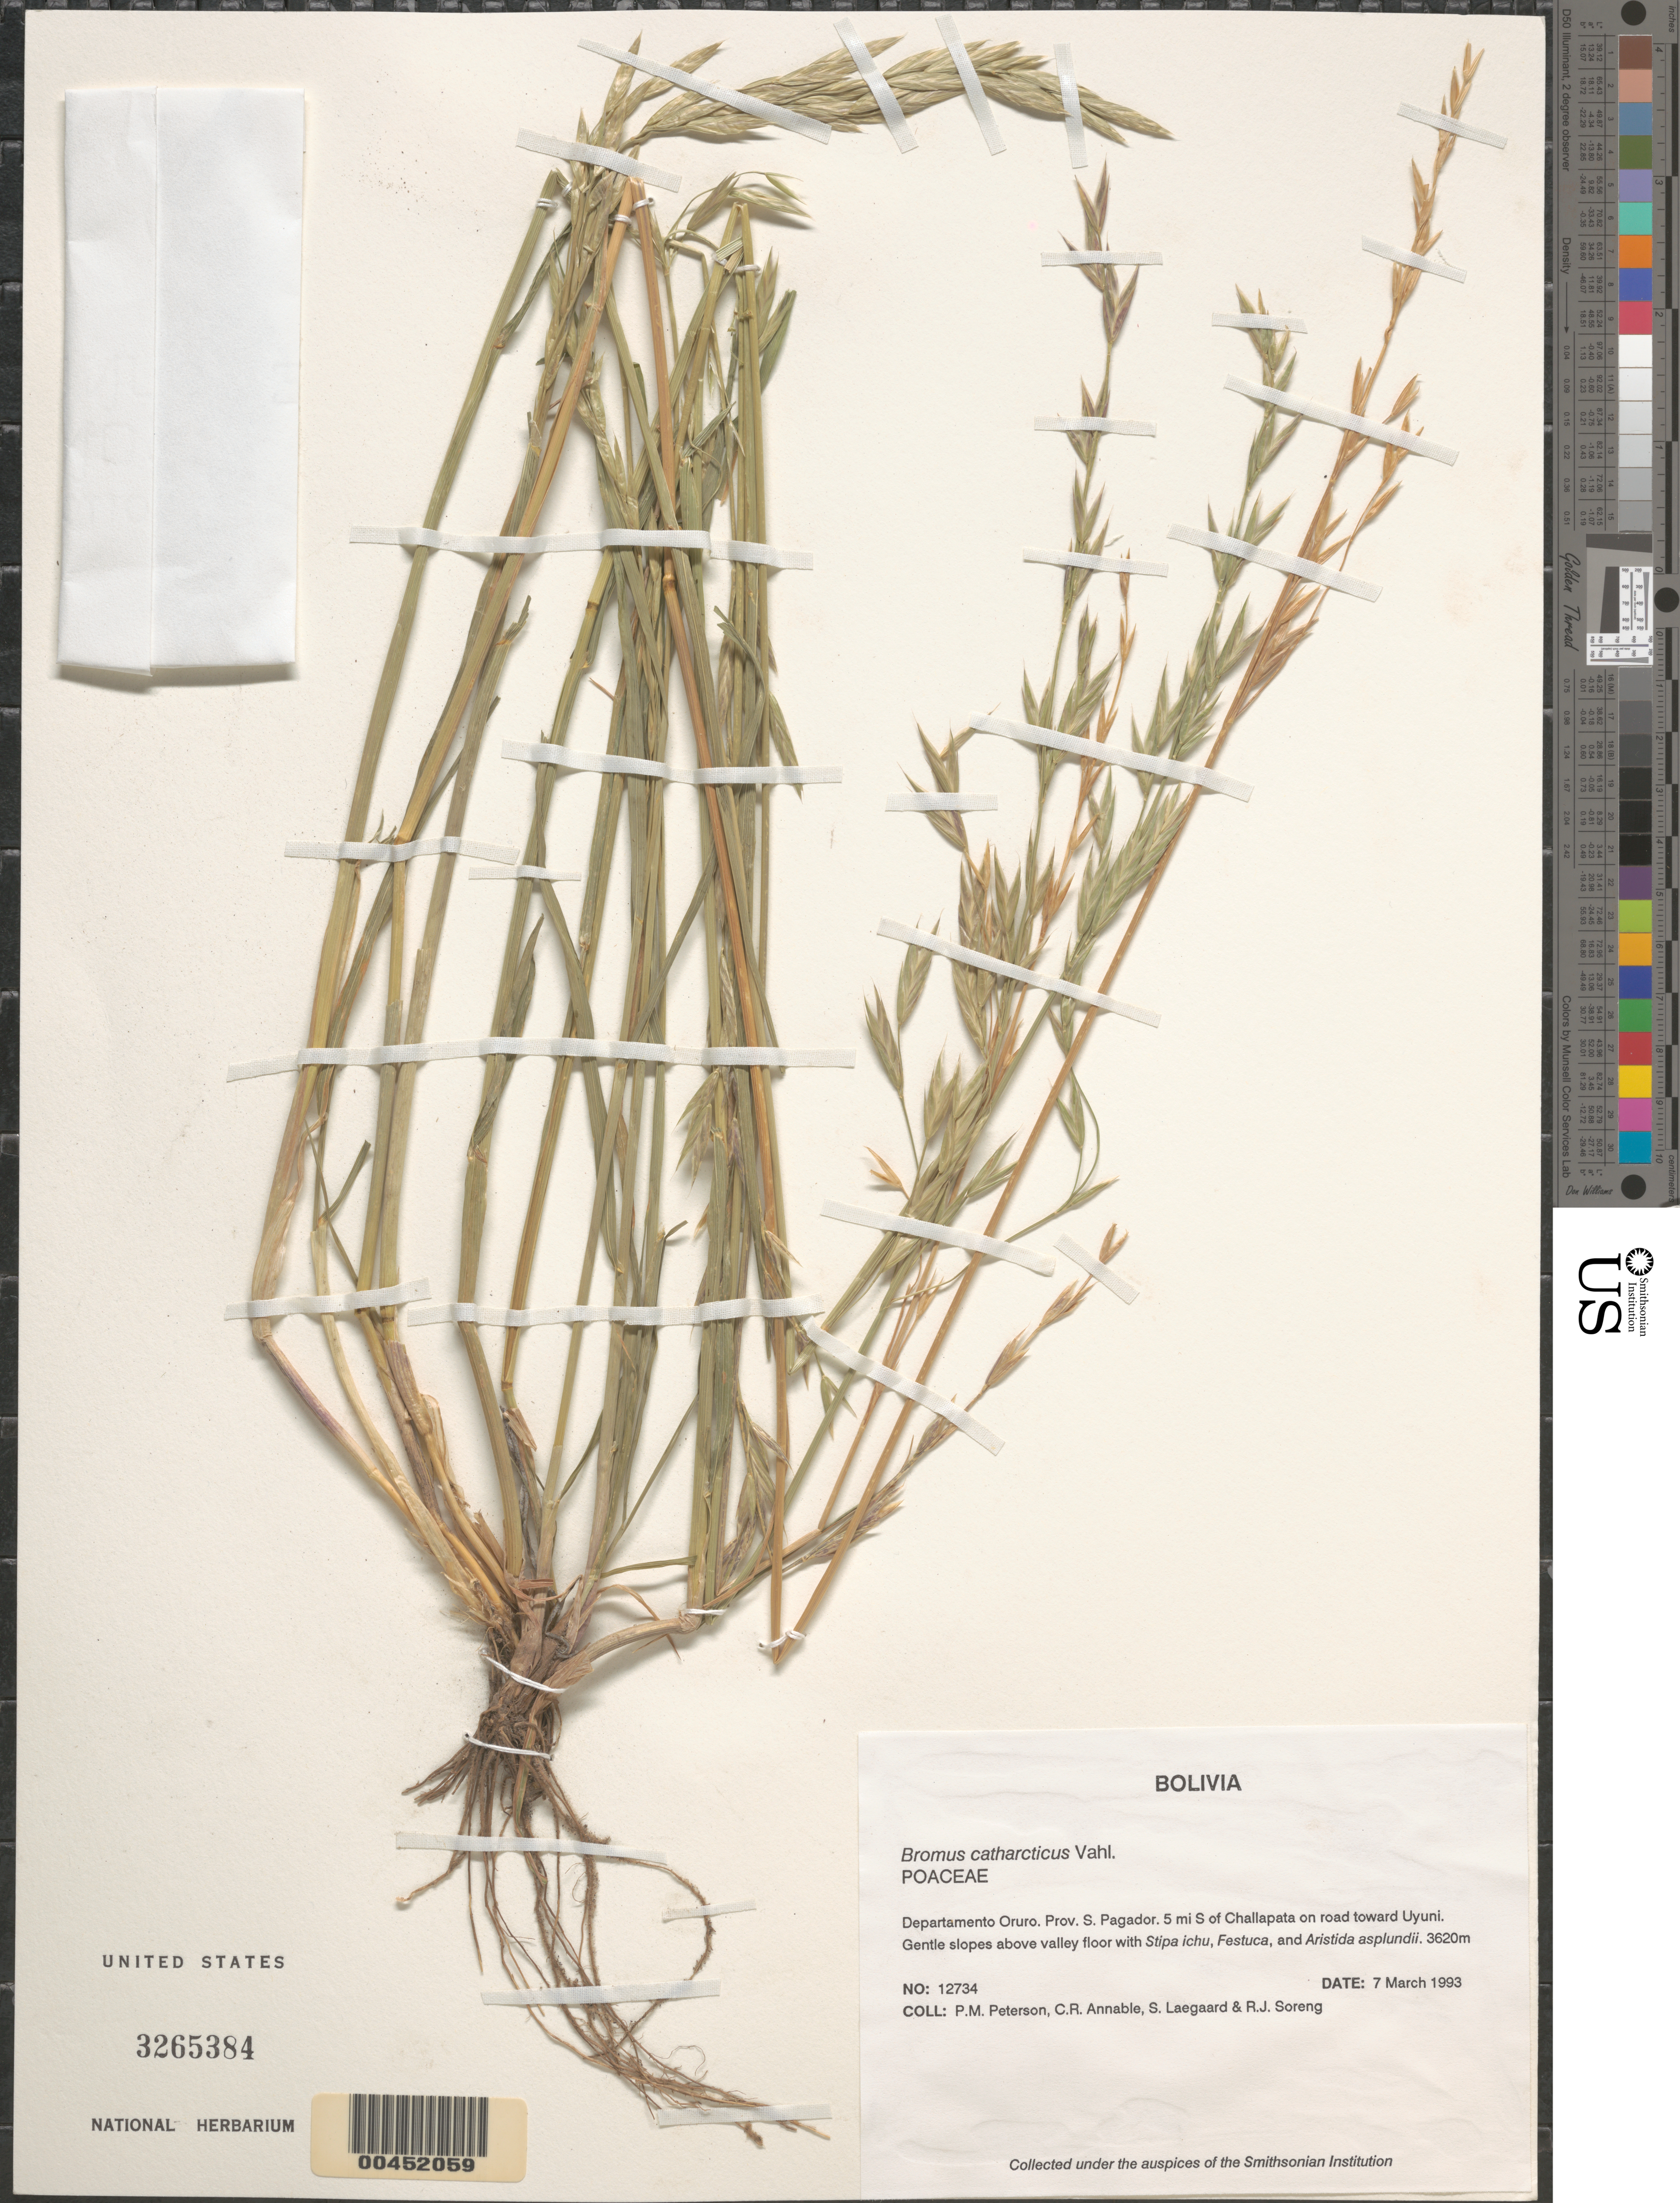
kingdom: Plantae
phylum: Tracheophyta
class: Magnoliopsida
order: Laurales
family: Lauraceae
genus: Endiandra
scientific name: Endiandra latifolia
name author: Kosterm.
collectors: P. M. Peterson, C. R. Annable, S. Lægaard & R. J. Soreng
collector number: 12734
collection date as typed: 07 Mar 1993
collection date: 1993-03-07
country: Bolivia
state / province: Oruro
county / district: Sebastián Pagador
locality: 5 mi S of Challapata on road toward Uyuni.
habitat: Gentle slopes above valley floor with Stipa ichu, Festuca, and Aristida asplundii.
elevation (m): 3620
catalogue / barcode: US 3265384